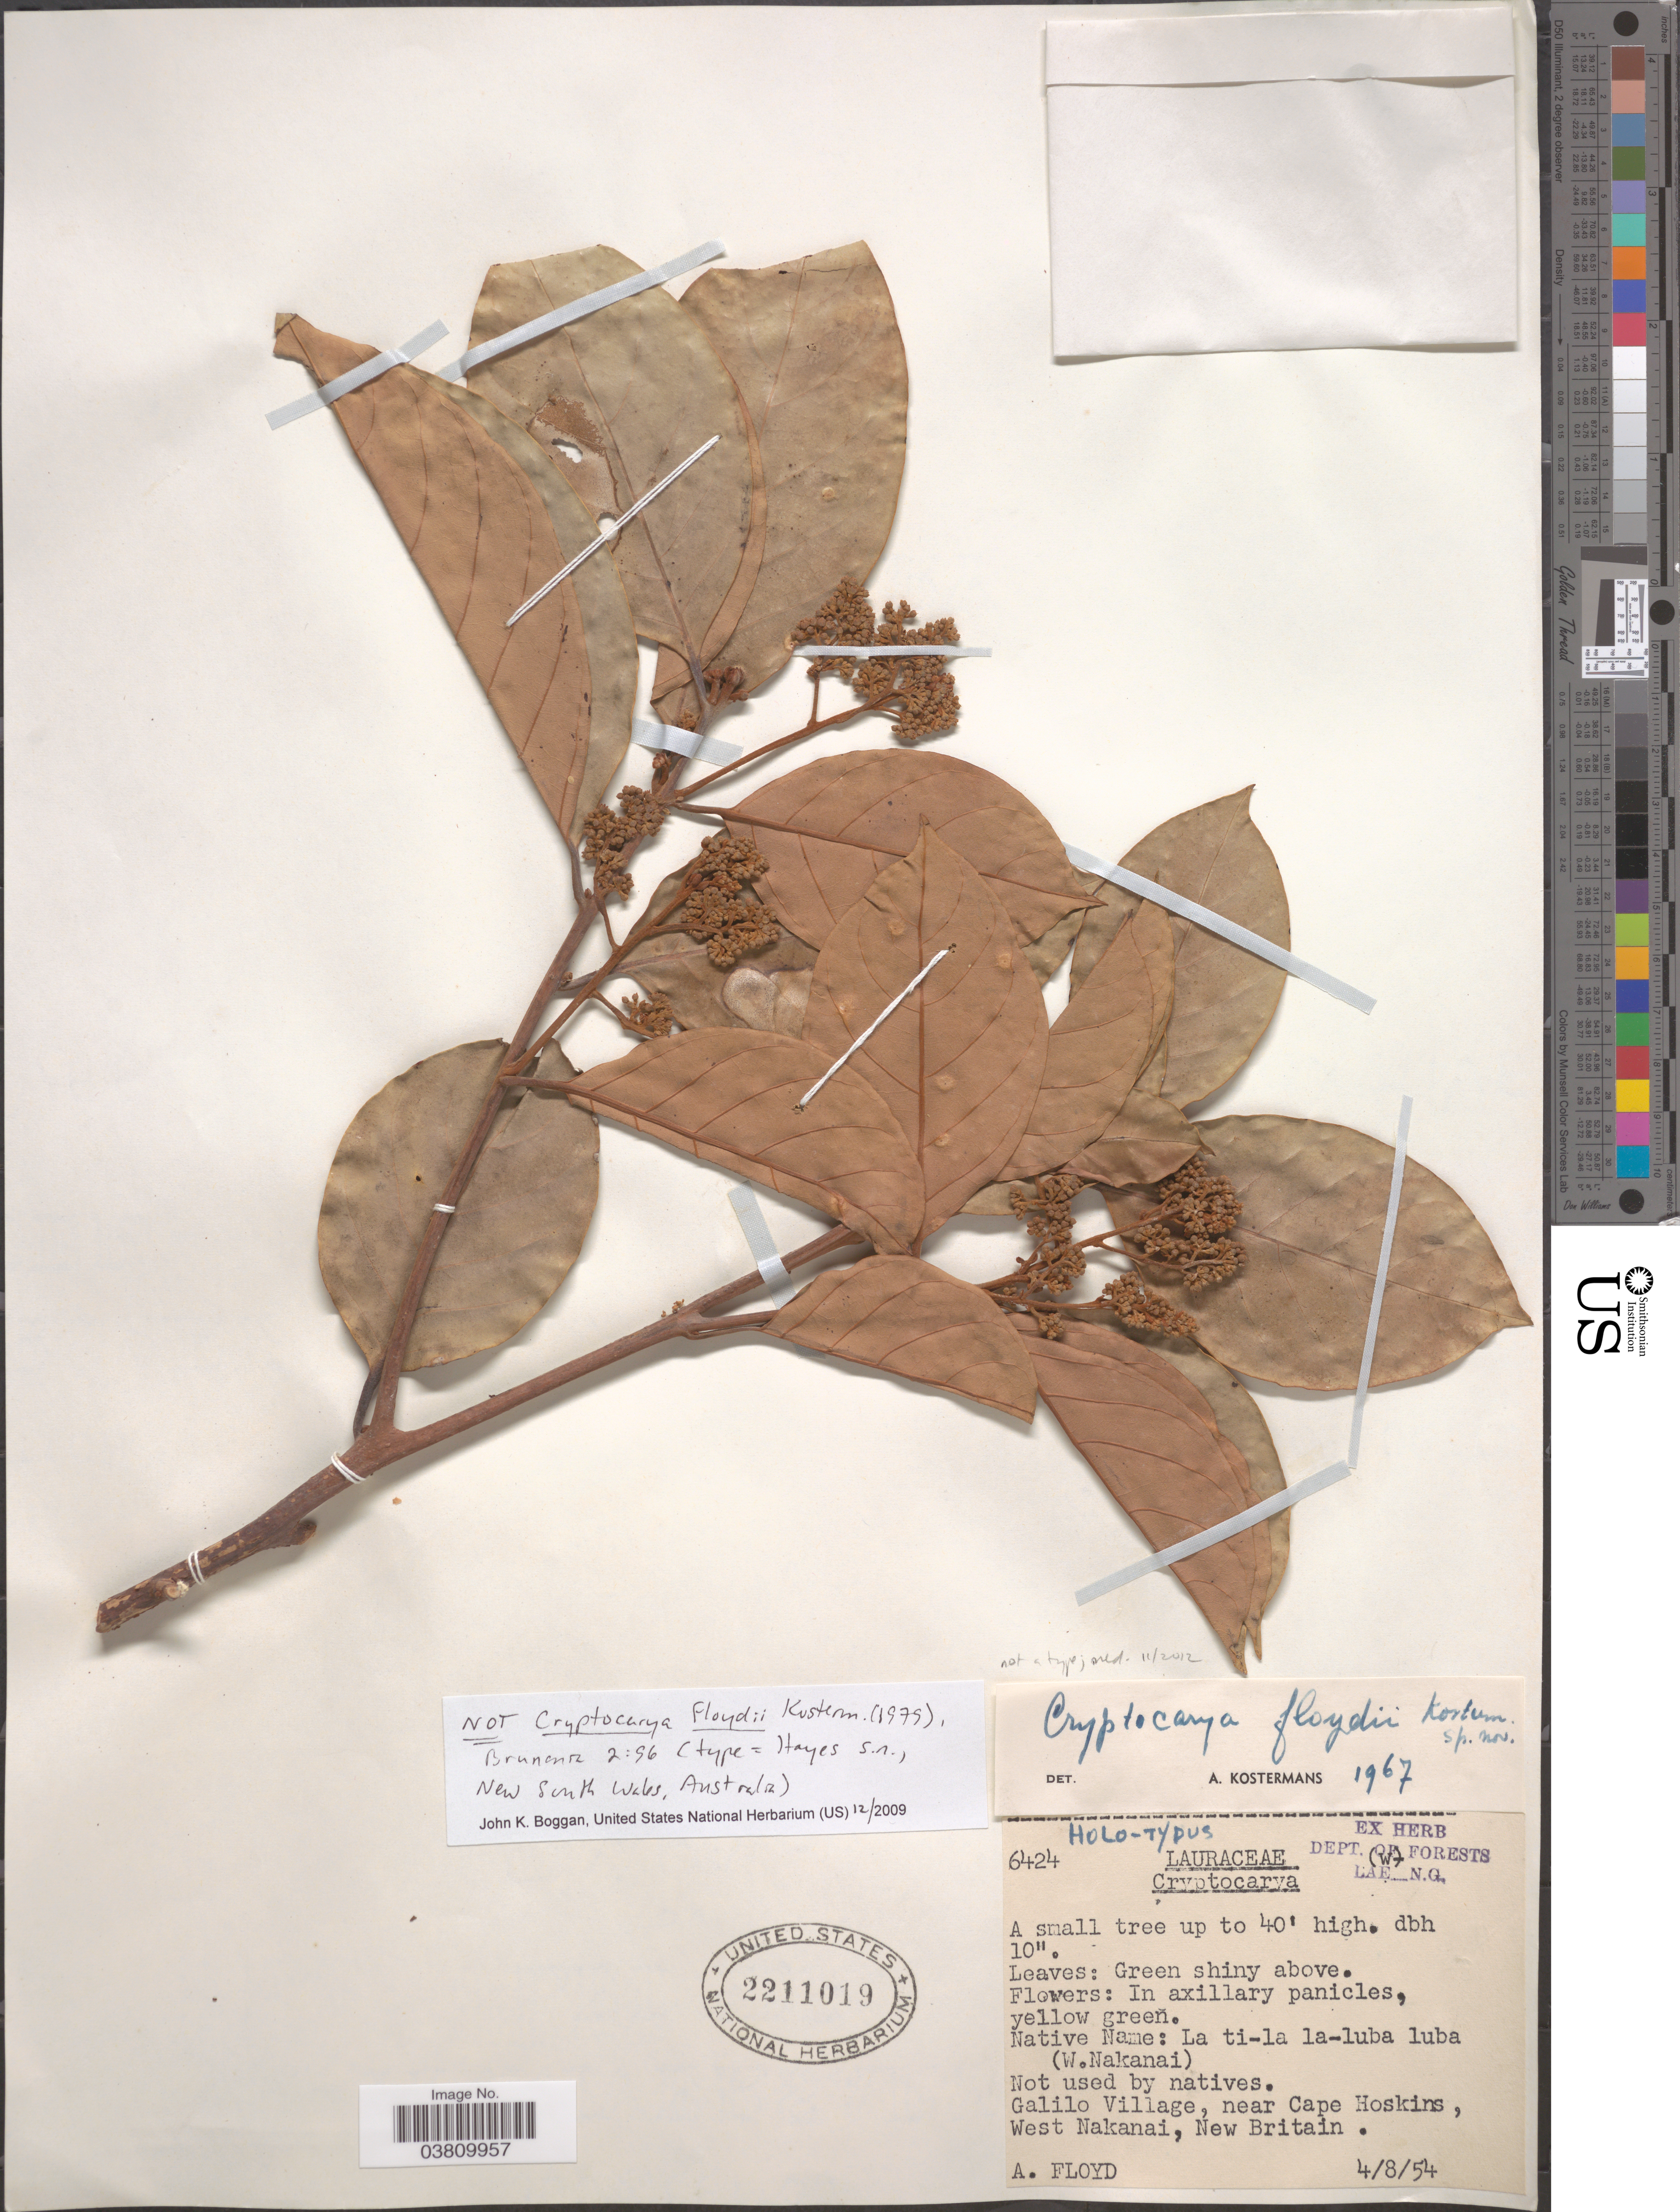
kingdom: Plantae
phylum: Tracheophyta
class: Magnoliopsida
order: Laurales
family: Lauraceae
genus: Cryptocarya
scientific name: Cryptocarya sp.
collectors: A. Floyd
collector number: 6424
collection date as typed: Transcribed d/m/y: 4/8/54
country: Papua New Guinea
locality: Galilo Village, near Cape Hoskins, West Nakanai, New Britain.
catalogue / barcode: US 2211019